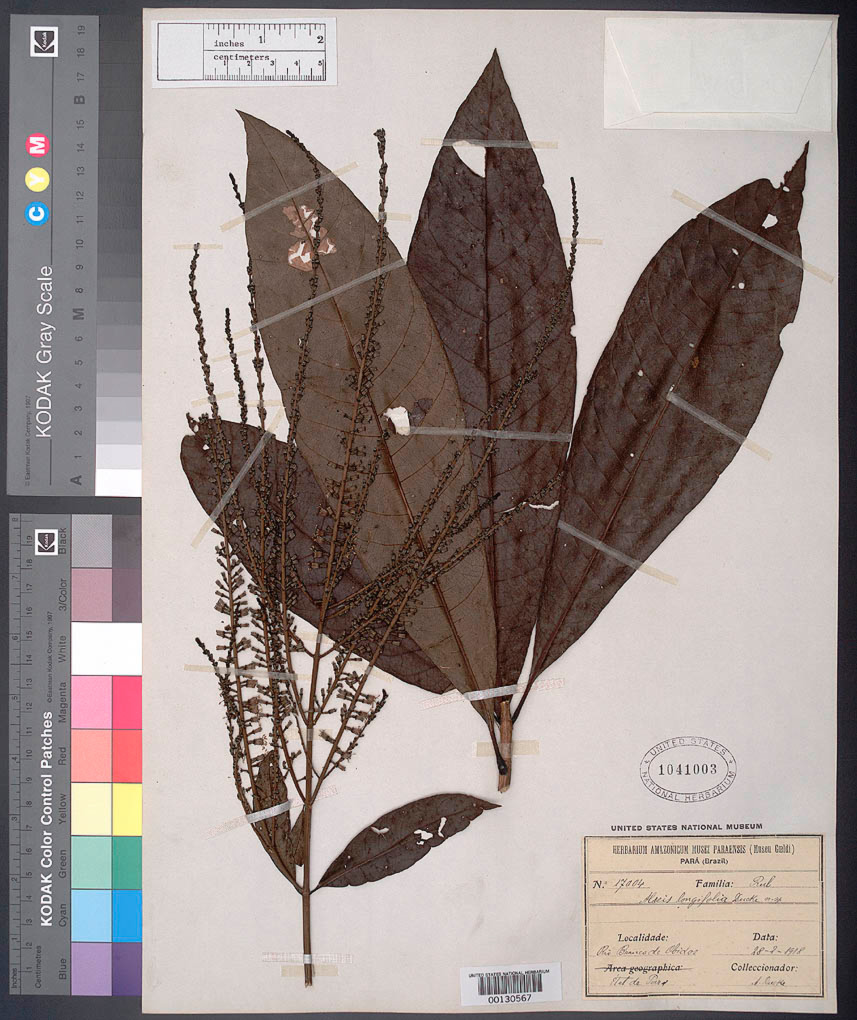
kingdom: Plantae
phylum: Tracheophyta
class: Magnoliopsida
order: Gentianales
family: Rubiaceae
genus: Alseis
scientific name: Alseis longifolia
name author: Ducke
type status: Isotype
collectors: A. Ducke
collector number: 17004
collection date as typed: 28 Feb 1918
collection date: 1918-02-28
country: Brazil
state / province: Pará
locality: Rio Branco de Obidos.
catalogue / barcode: US 1041003